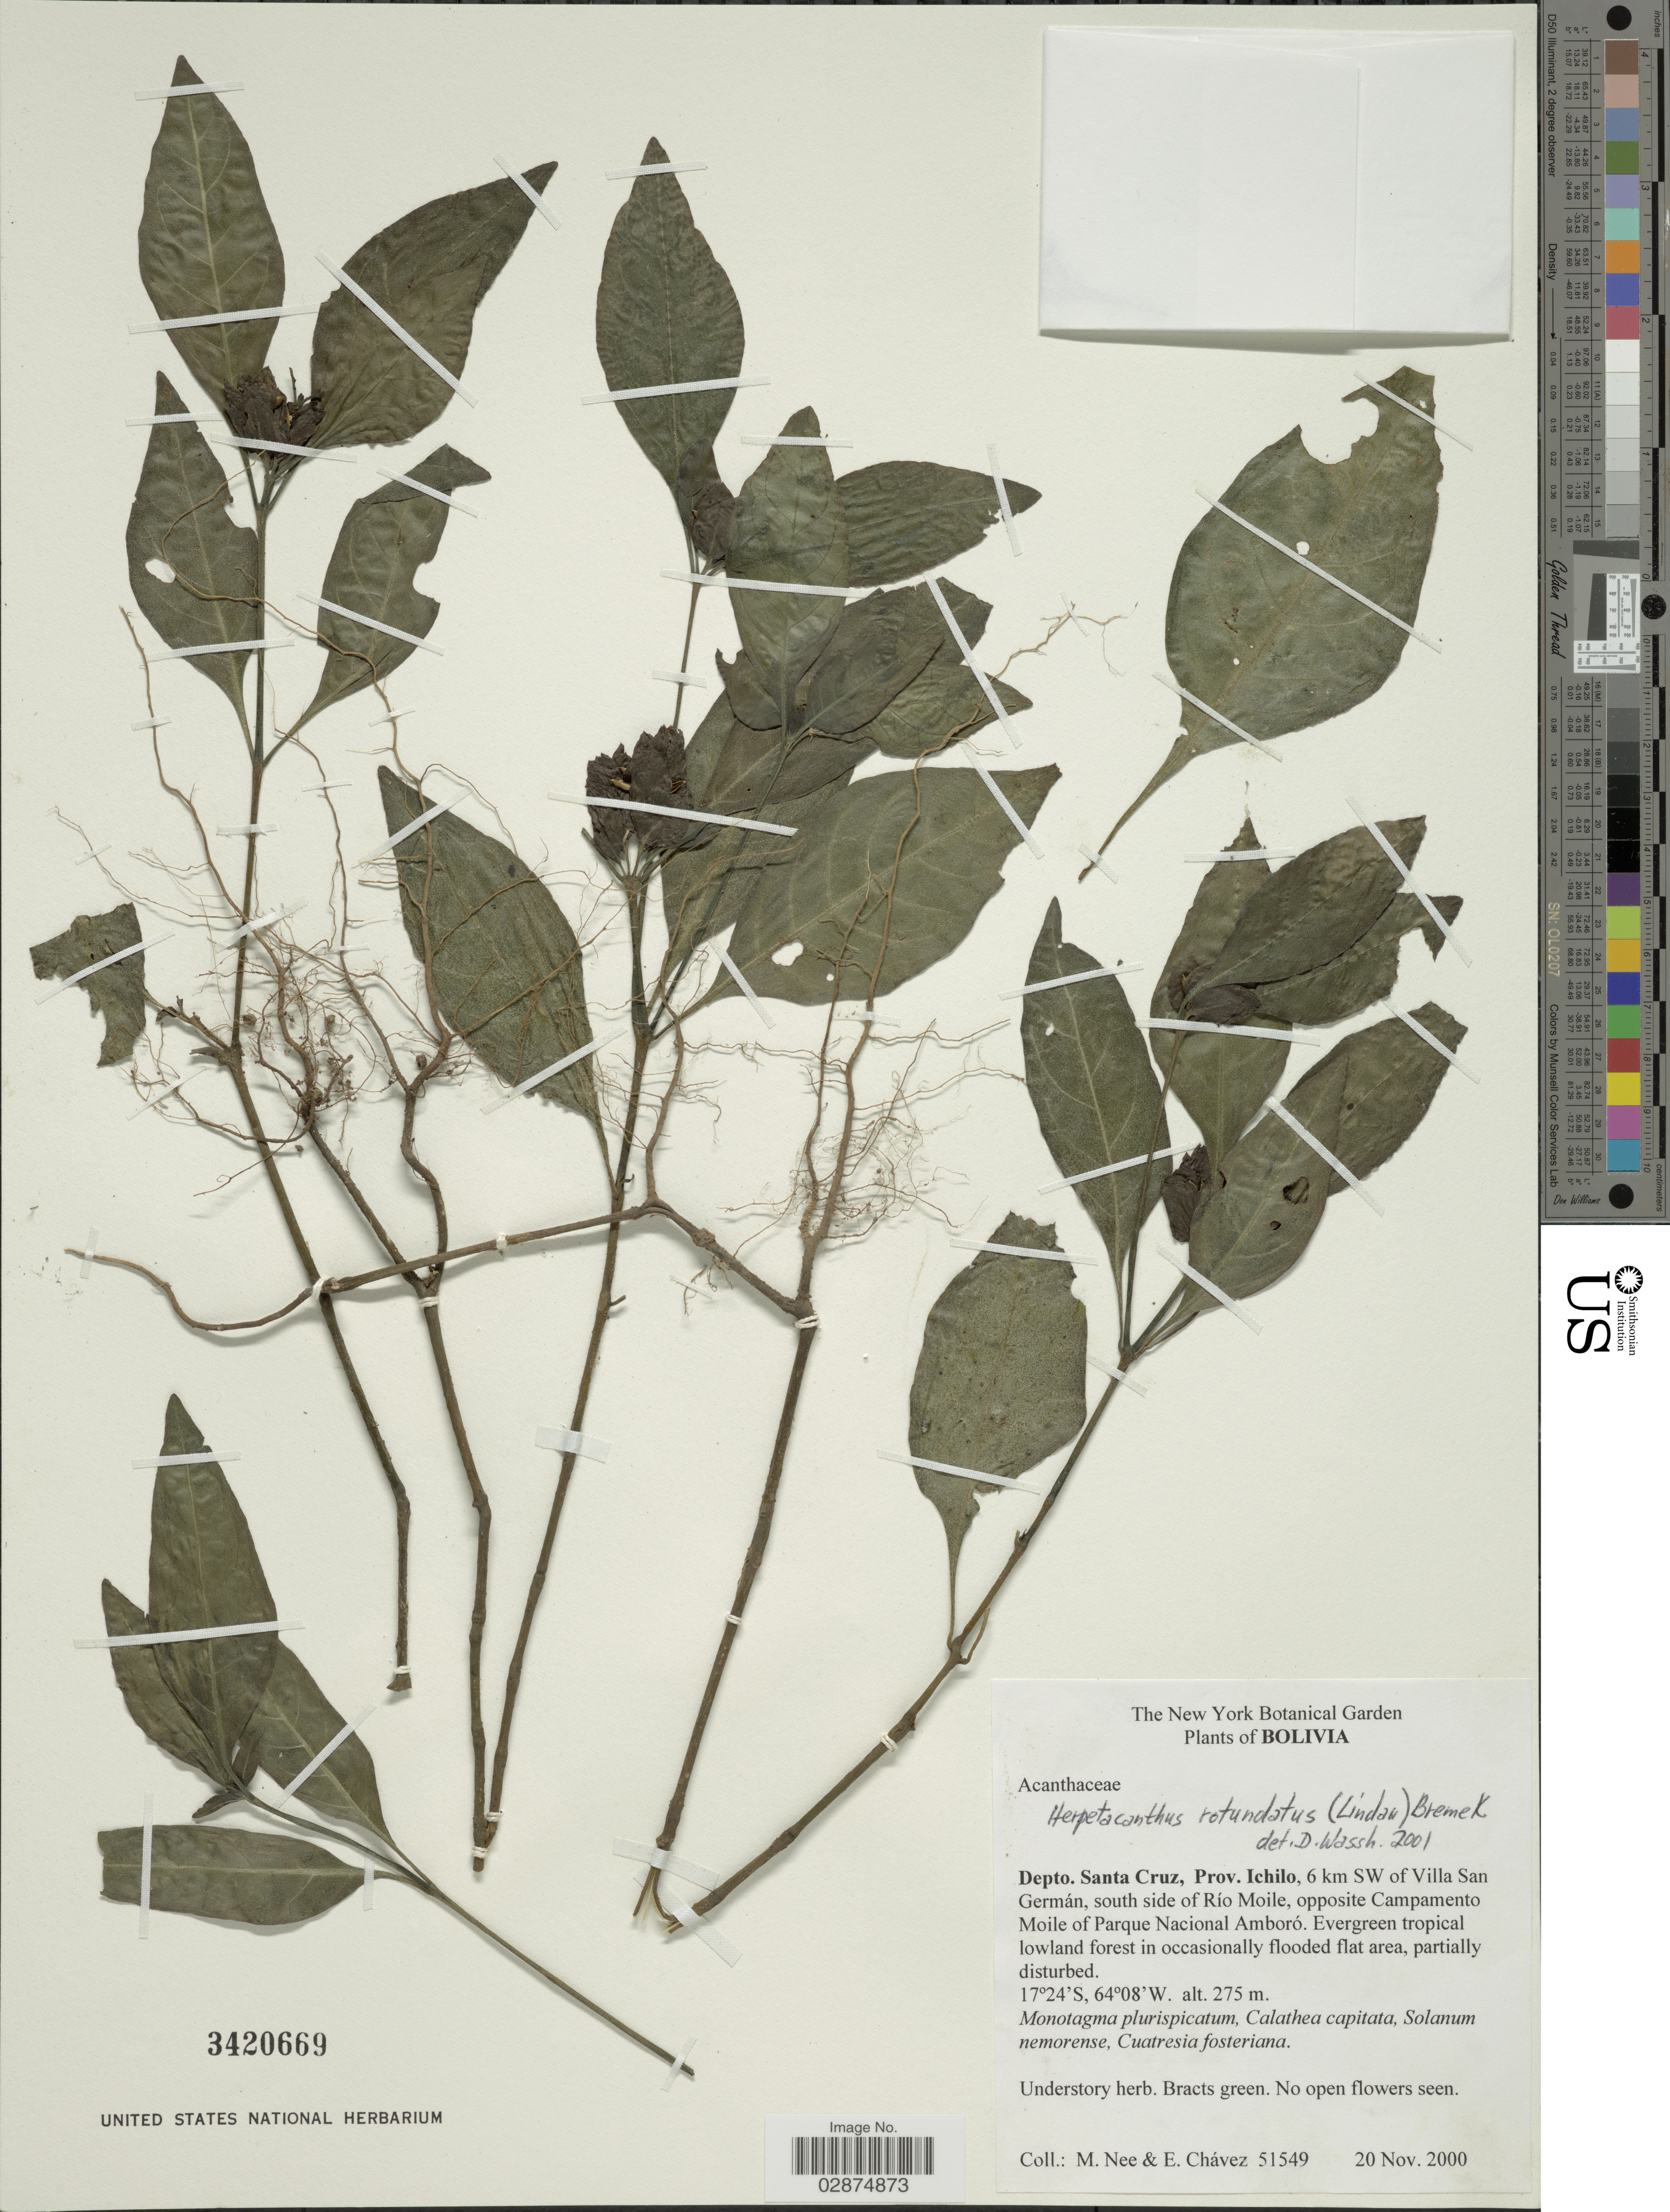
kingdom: Plantae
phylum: Tracheophyta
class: Magnoliopsida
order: Lamiales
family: Acanthaceae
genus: Herpetacanthus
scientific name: Herpetacanthus rotundatus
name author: (Lindau) Bremek.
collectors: M. Nee & E. Chávez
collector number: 51549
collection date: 2000-11-20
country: Bolivia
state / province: Santa Cruz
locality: Depto. Santa Cruz, Prov. Ichilo, 6 km SW of Villa San Germán, south side of Río Moile, opposite Campamento Moile of Parque Nacional Amboró.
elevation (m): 275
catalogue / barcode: US 3420669